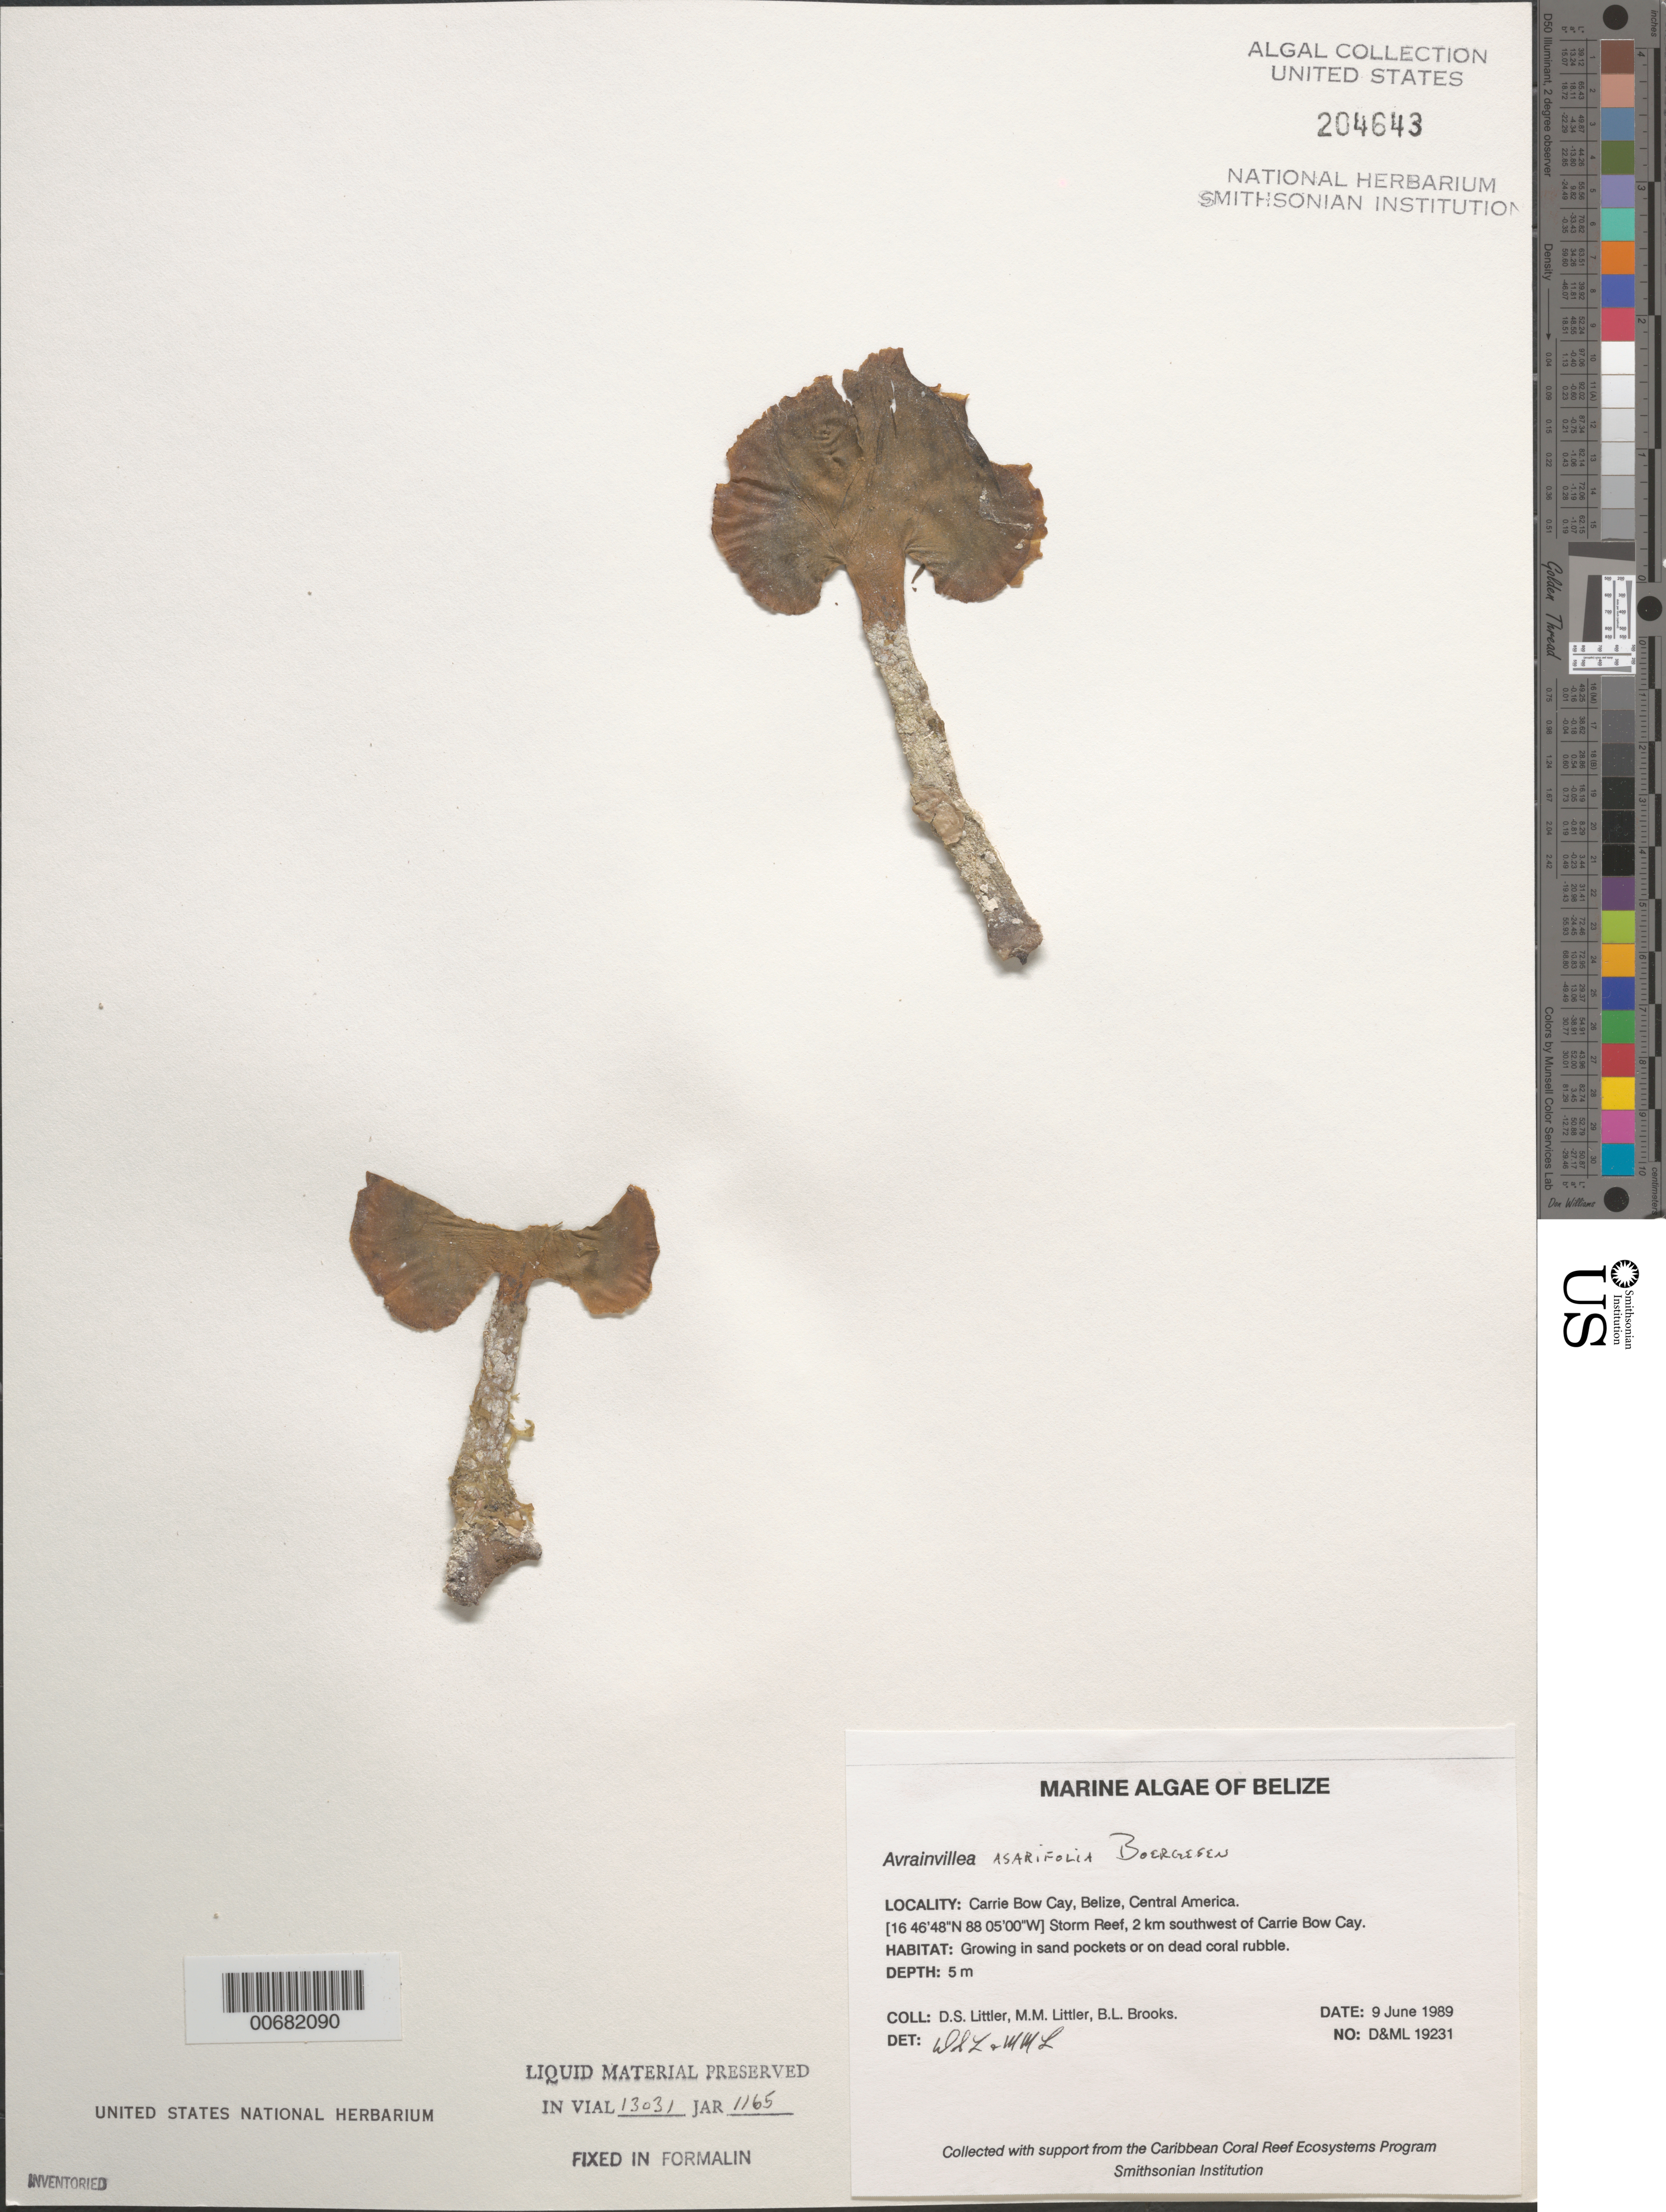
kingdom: Plantae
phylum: Chlorophyta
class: Ulvophyceae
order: Bryopsidales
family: Dichotomosiphonaceae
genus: Avrainvillea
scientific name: Avrainvillea asarifolia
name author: Børgesen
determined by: Littler, D. S.; Littler, M. M.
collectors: D. S. Littler, M. M. Littler & B. Brooks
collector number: D&ML 19231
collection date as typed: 09 Jun 1989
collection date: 1989-06-09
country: Belize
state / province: Stann Creek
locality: Storm Reef, 2 km southwest of Carrie Bow Cay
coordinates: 16 46' 48" N, 88 05' 00" W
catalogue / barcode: US 204643